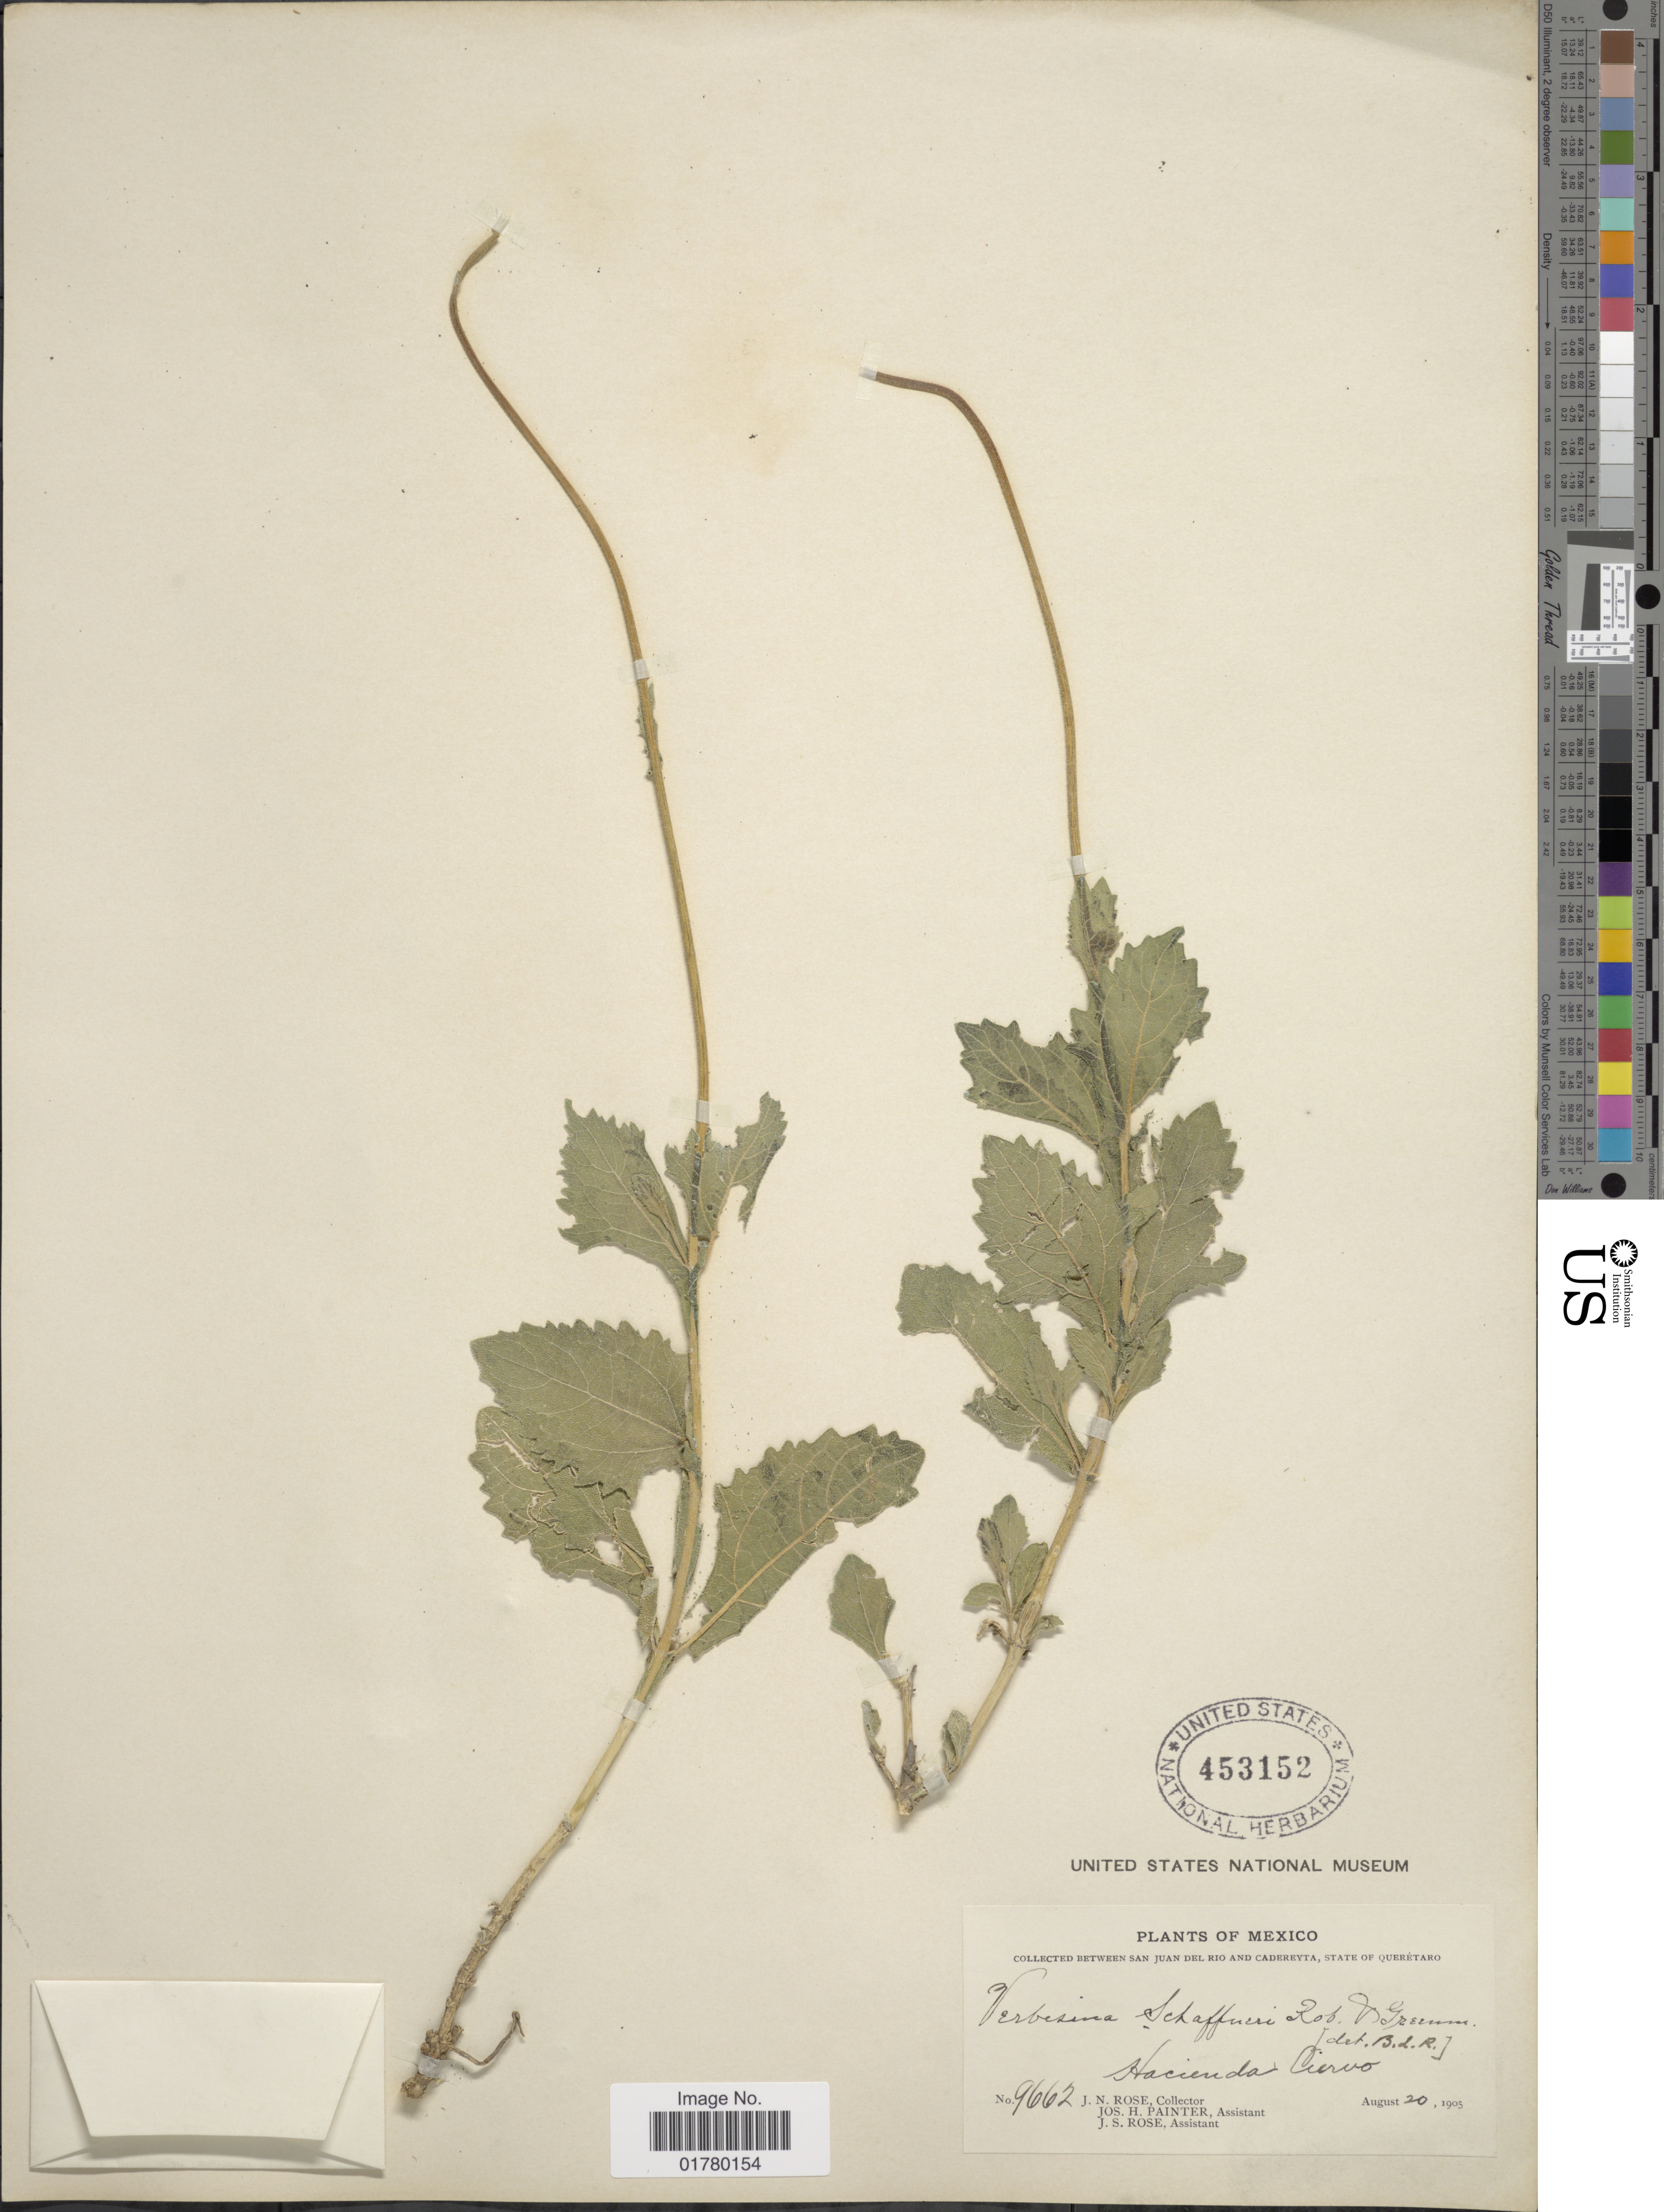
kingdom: Plantae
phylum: Tracheophyta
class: Magnoliopsida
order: Asterales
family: Asteraceae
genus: Verbesina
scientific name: Verbesina schaffneri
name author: B.L. Rob. & Greenm.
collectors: J. N. Rose, J. H. Painter & J. S. Rose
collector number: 9662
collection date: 1905-08-20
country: Mexico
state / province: Querétaro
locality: Between San Juan del Rio and Cadereyta, Hacienda Ciervo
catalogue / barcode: US 453152